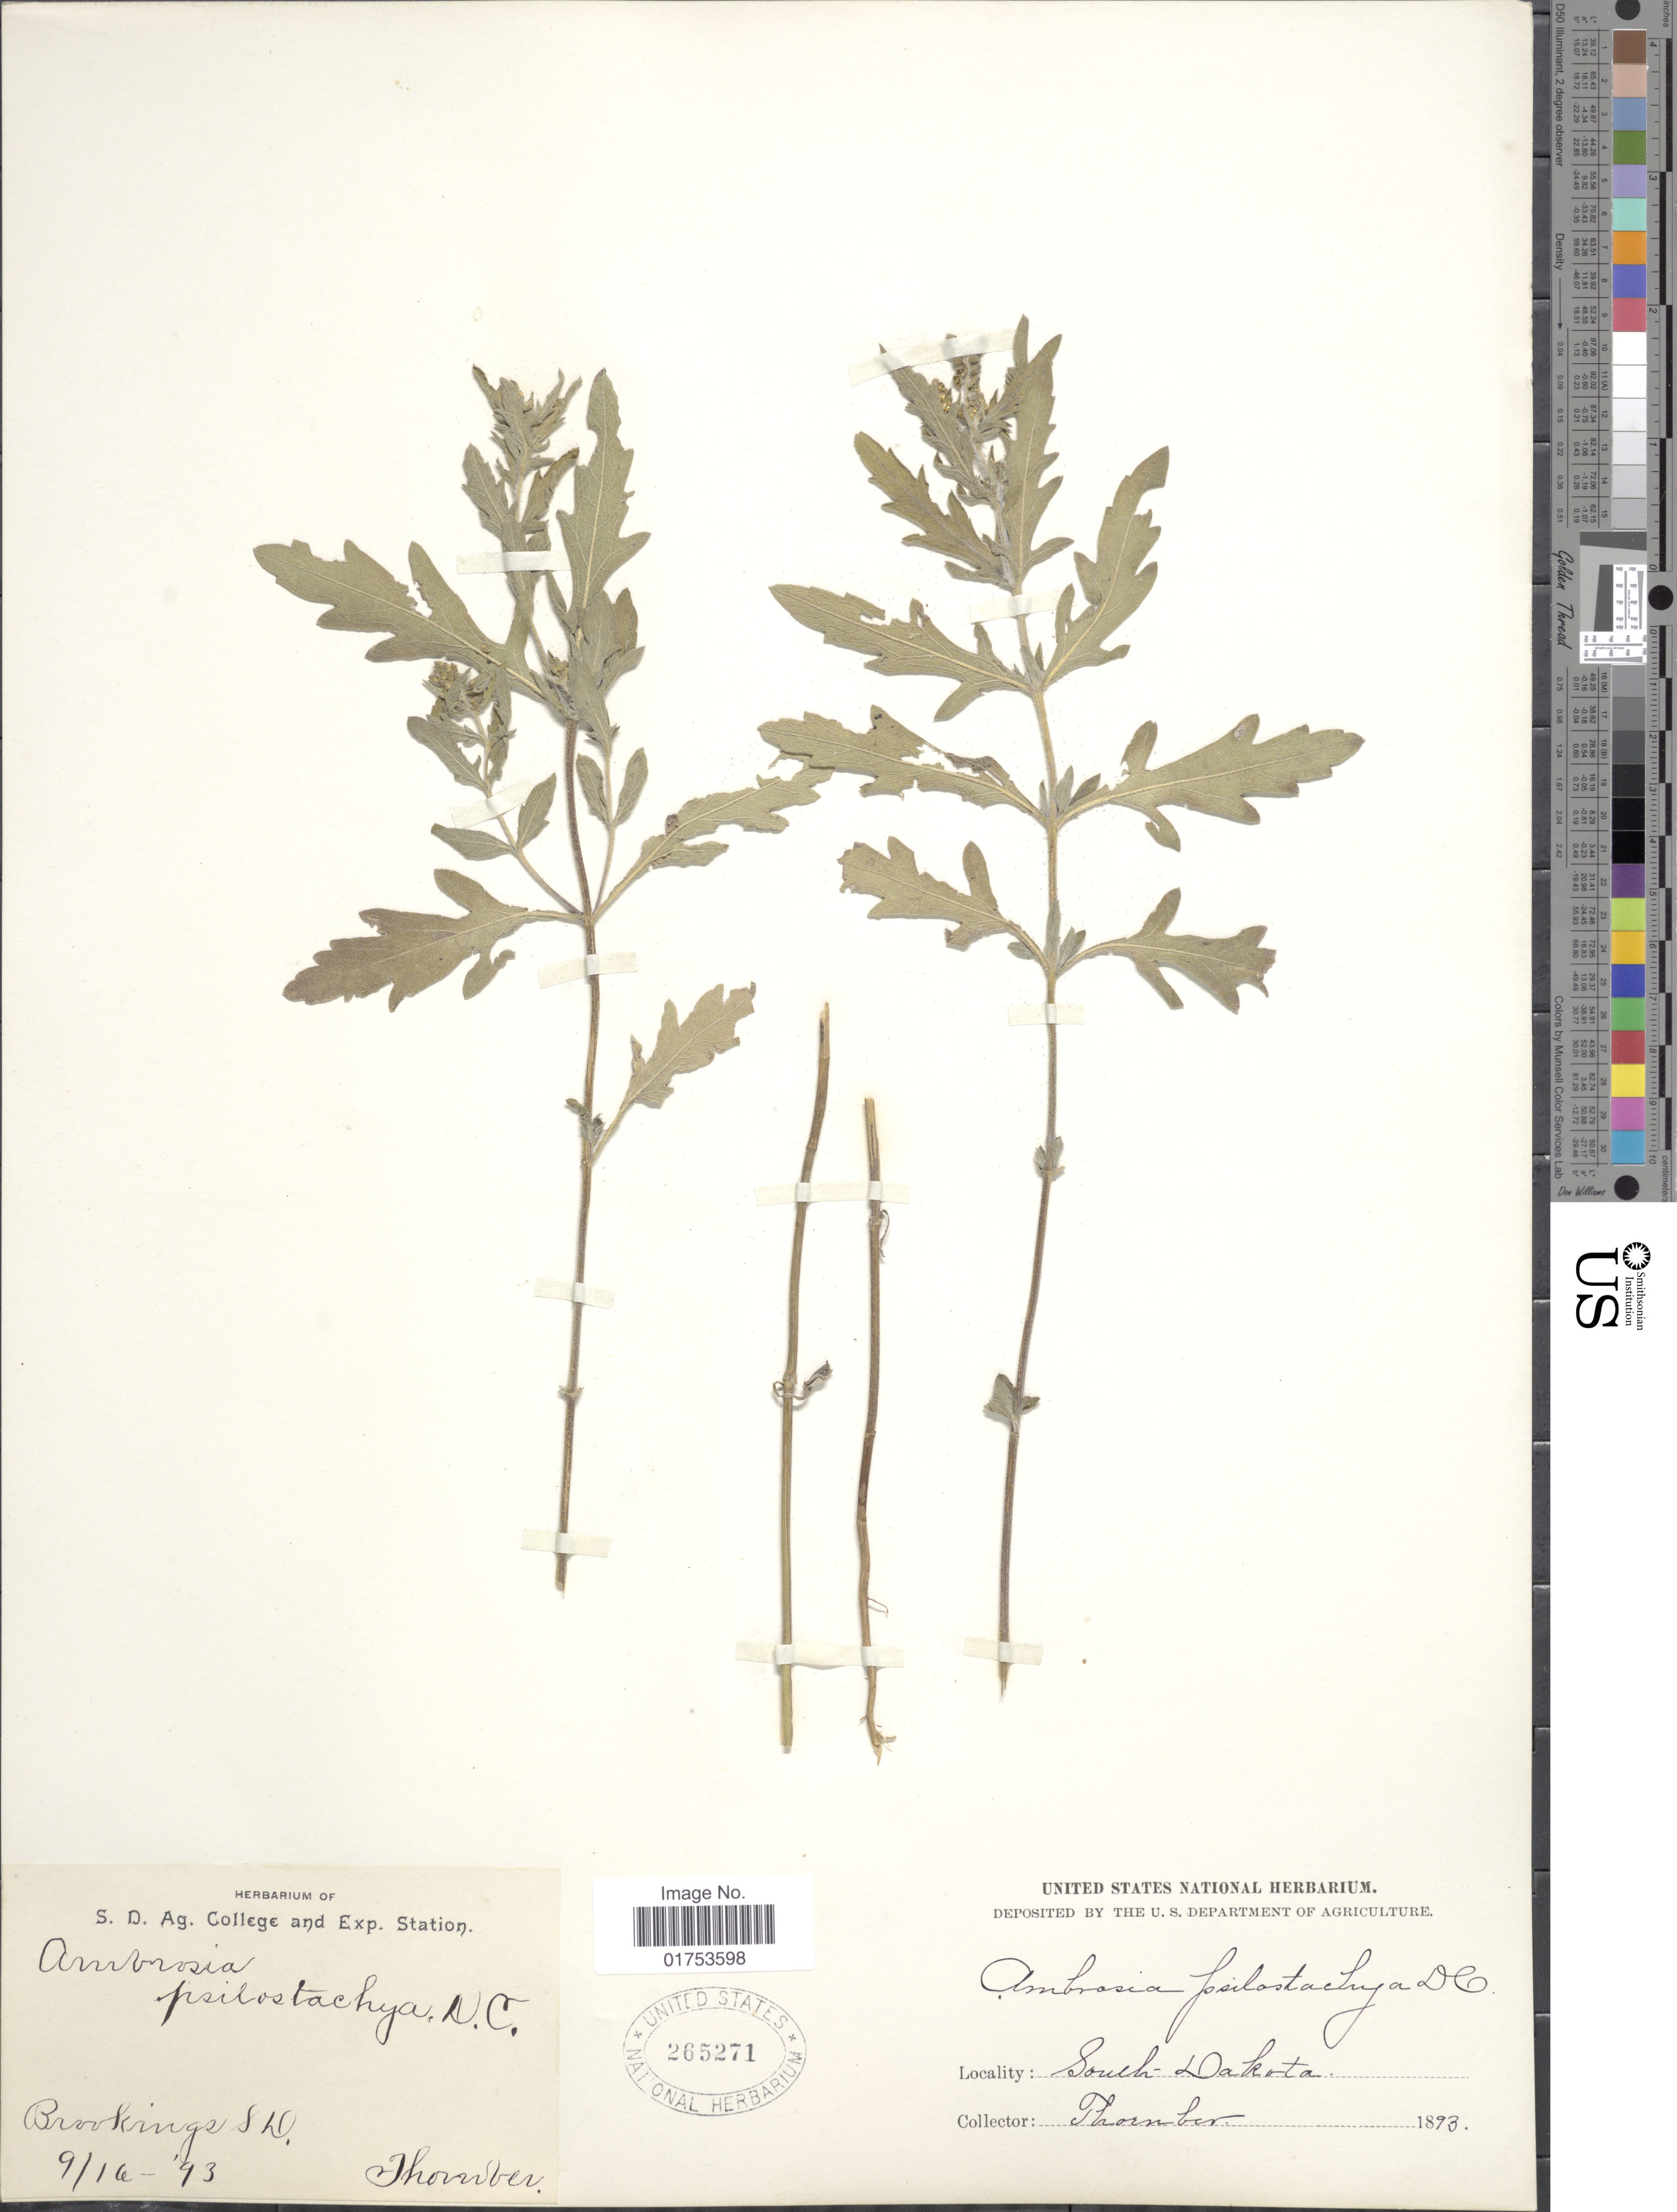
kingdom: Plantae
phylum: Tracheophyta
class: Magnoliopsida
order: Asterales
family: Asteraceae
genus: Ambrosia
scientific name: Ambrosia psilostachya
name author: DC.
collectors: -. Thornber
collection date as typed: Transcribed d/m/y: 10/9/93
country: United States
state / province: South Dakota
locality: Brookings SD.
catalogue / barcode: US 265271